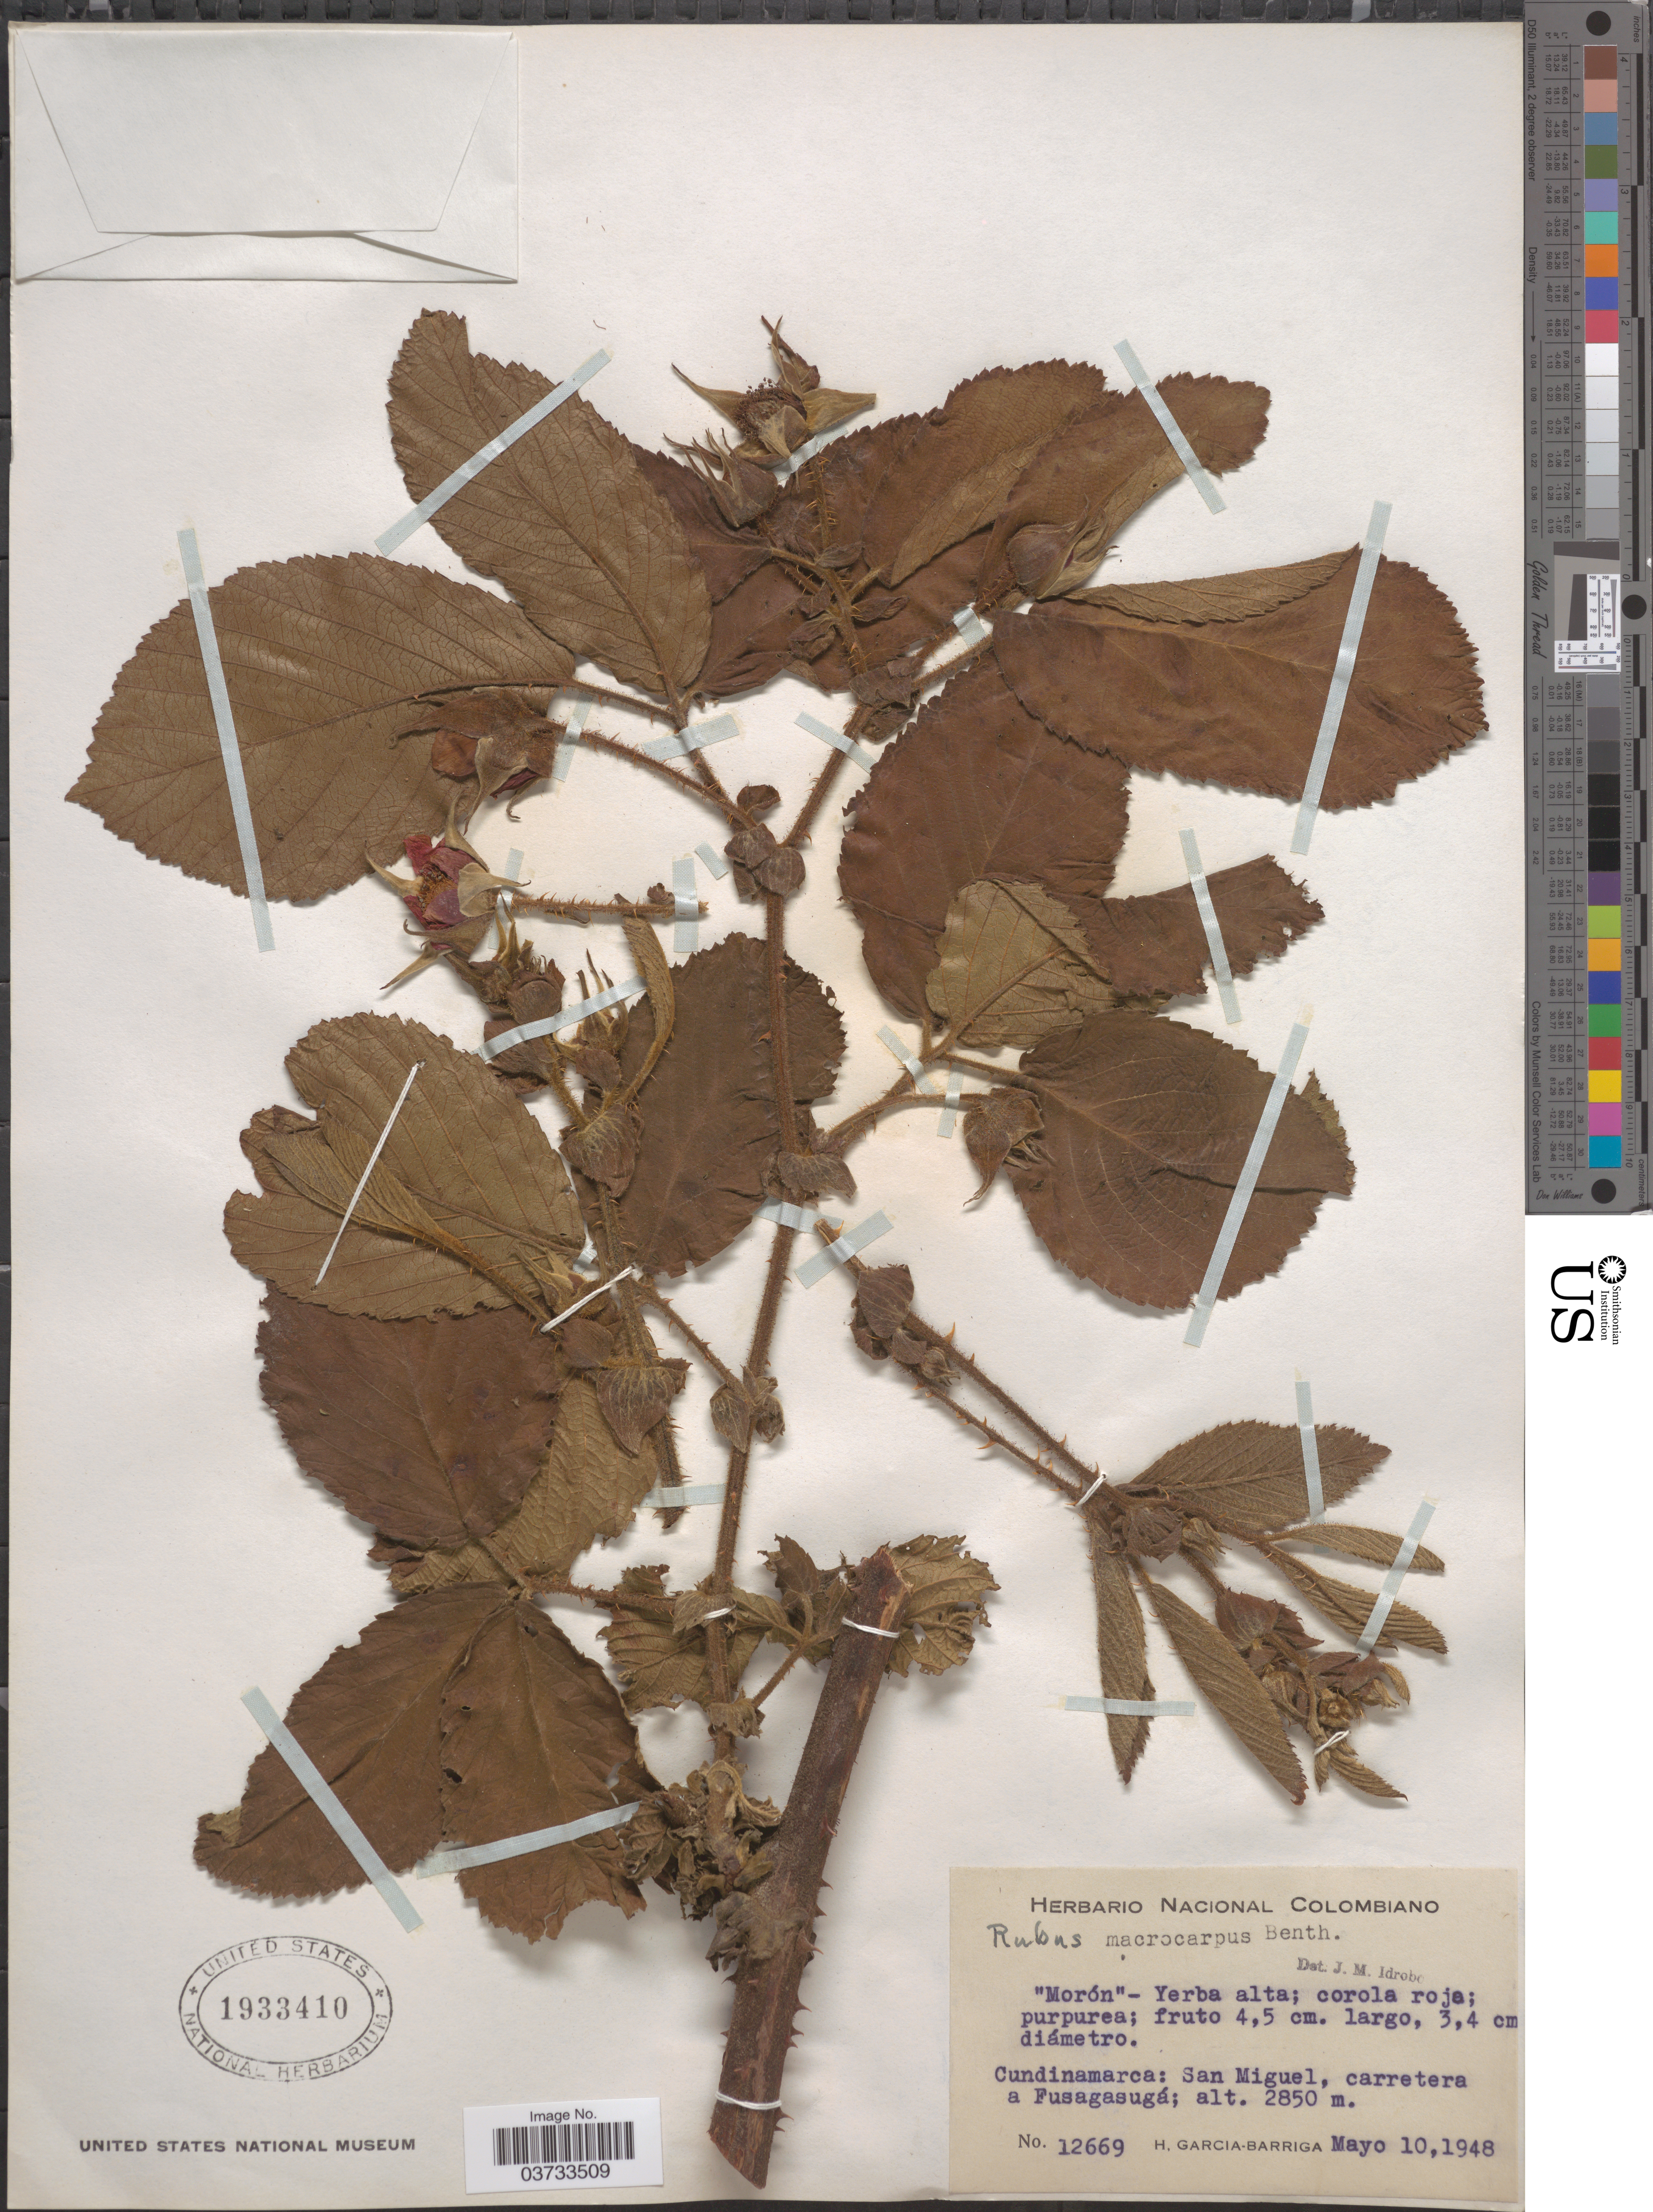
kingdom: Plantae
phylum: Tracheophyta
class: Magnoliopsida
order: Rosales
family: Rosaceae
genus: Rubus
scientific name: Rubus macrocarpus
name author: King ex C.B. Clarke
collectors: H. García Barriga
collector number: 12669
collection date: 1948-05-10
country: Colombia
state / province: Cundinamarca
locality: San Miguel, carretera a Fusagasugá.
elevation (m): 2850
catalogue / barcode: US 1933410